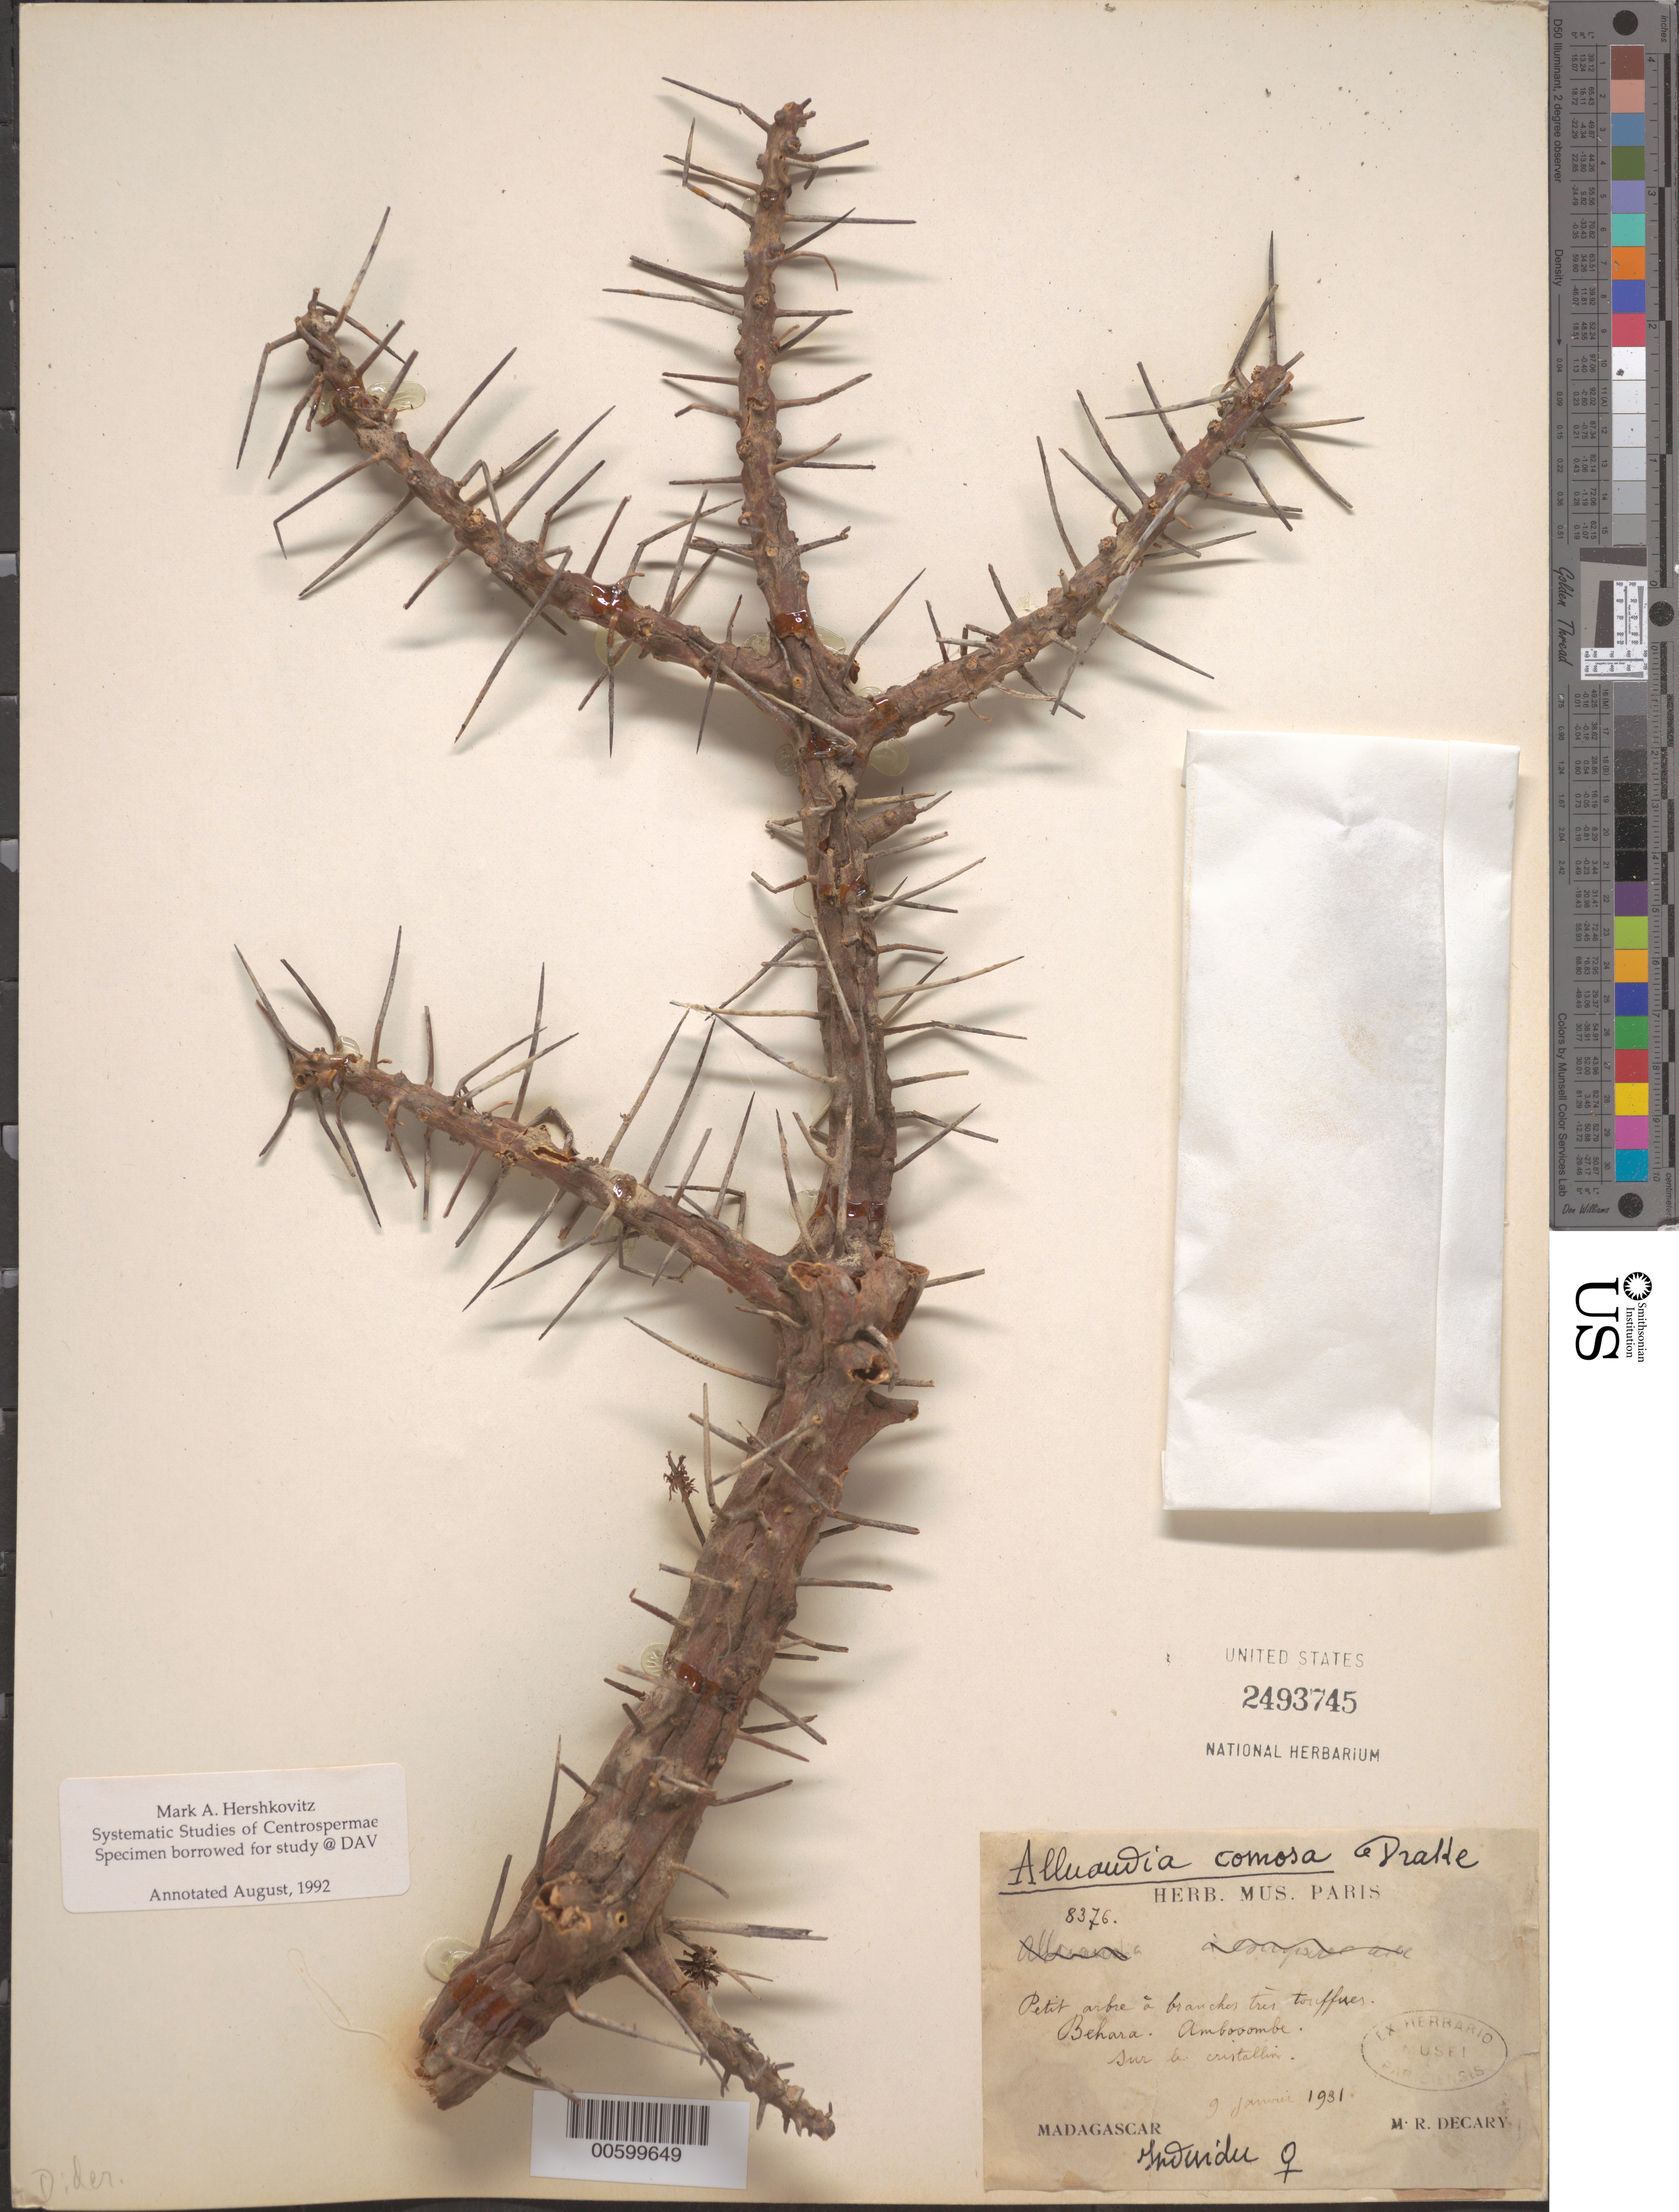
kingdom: Plantae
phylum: Tracheophyta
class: Magnoliopsida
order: Caryophyllales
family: Didiereaceae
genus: Alluaudia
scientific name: Alluaudia comosa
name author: (Drake) Drake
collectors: R. Decary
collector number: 8376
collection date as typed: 09 Jan 1931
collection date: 1931-01-09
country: Madagascar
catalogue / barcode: US 2493745